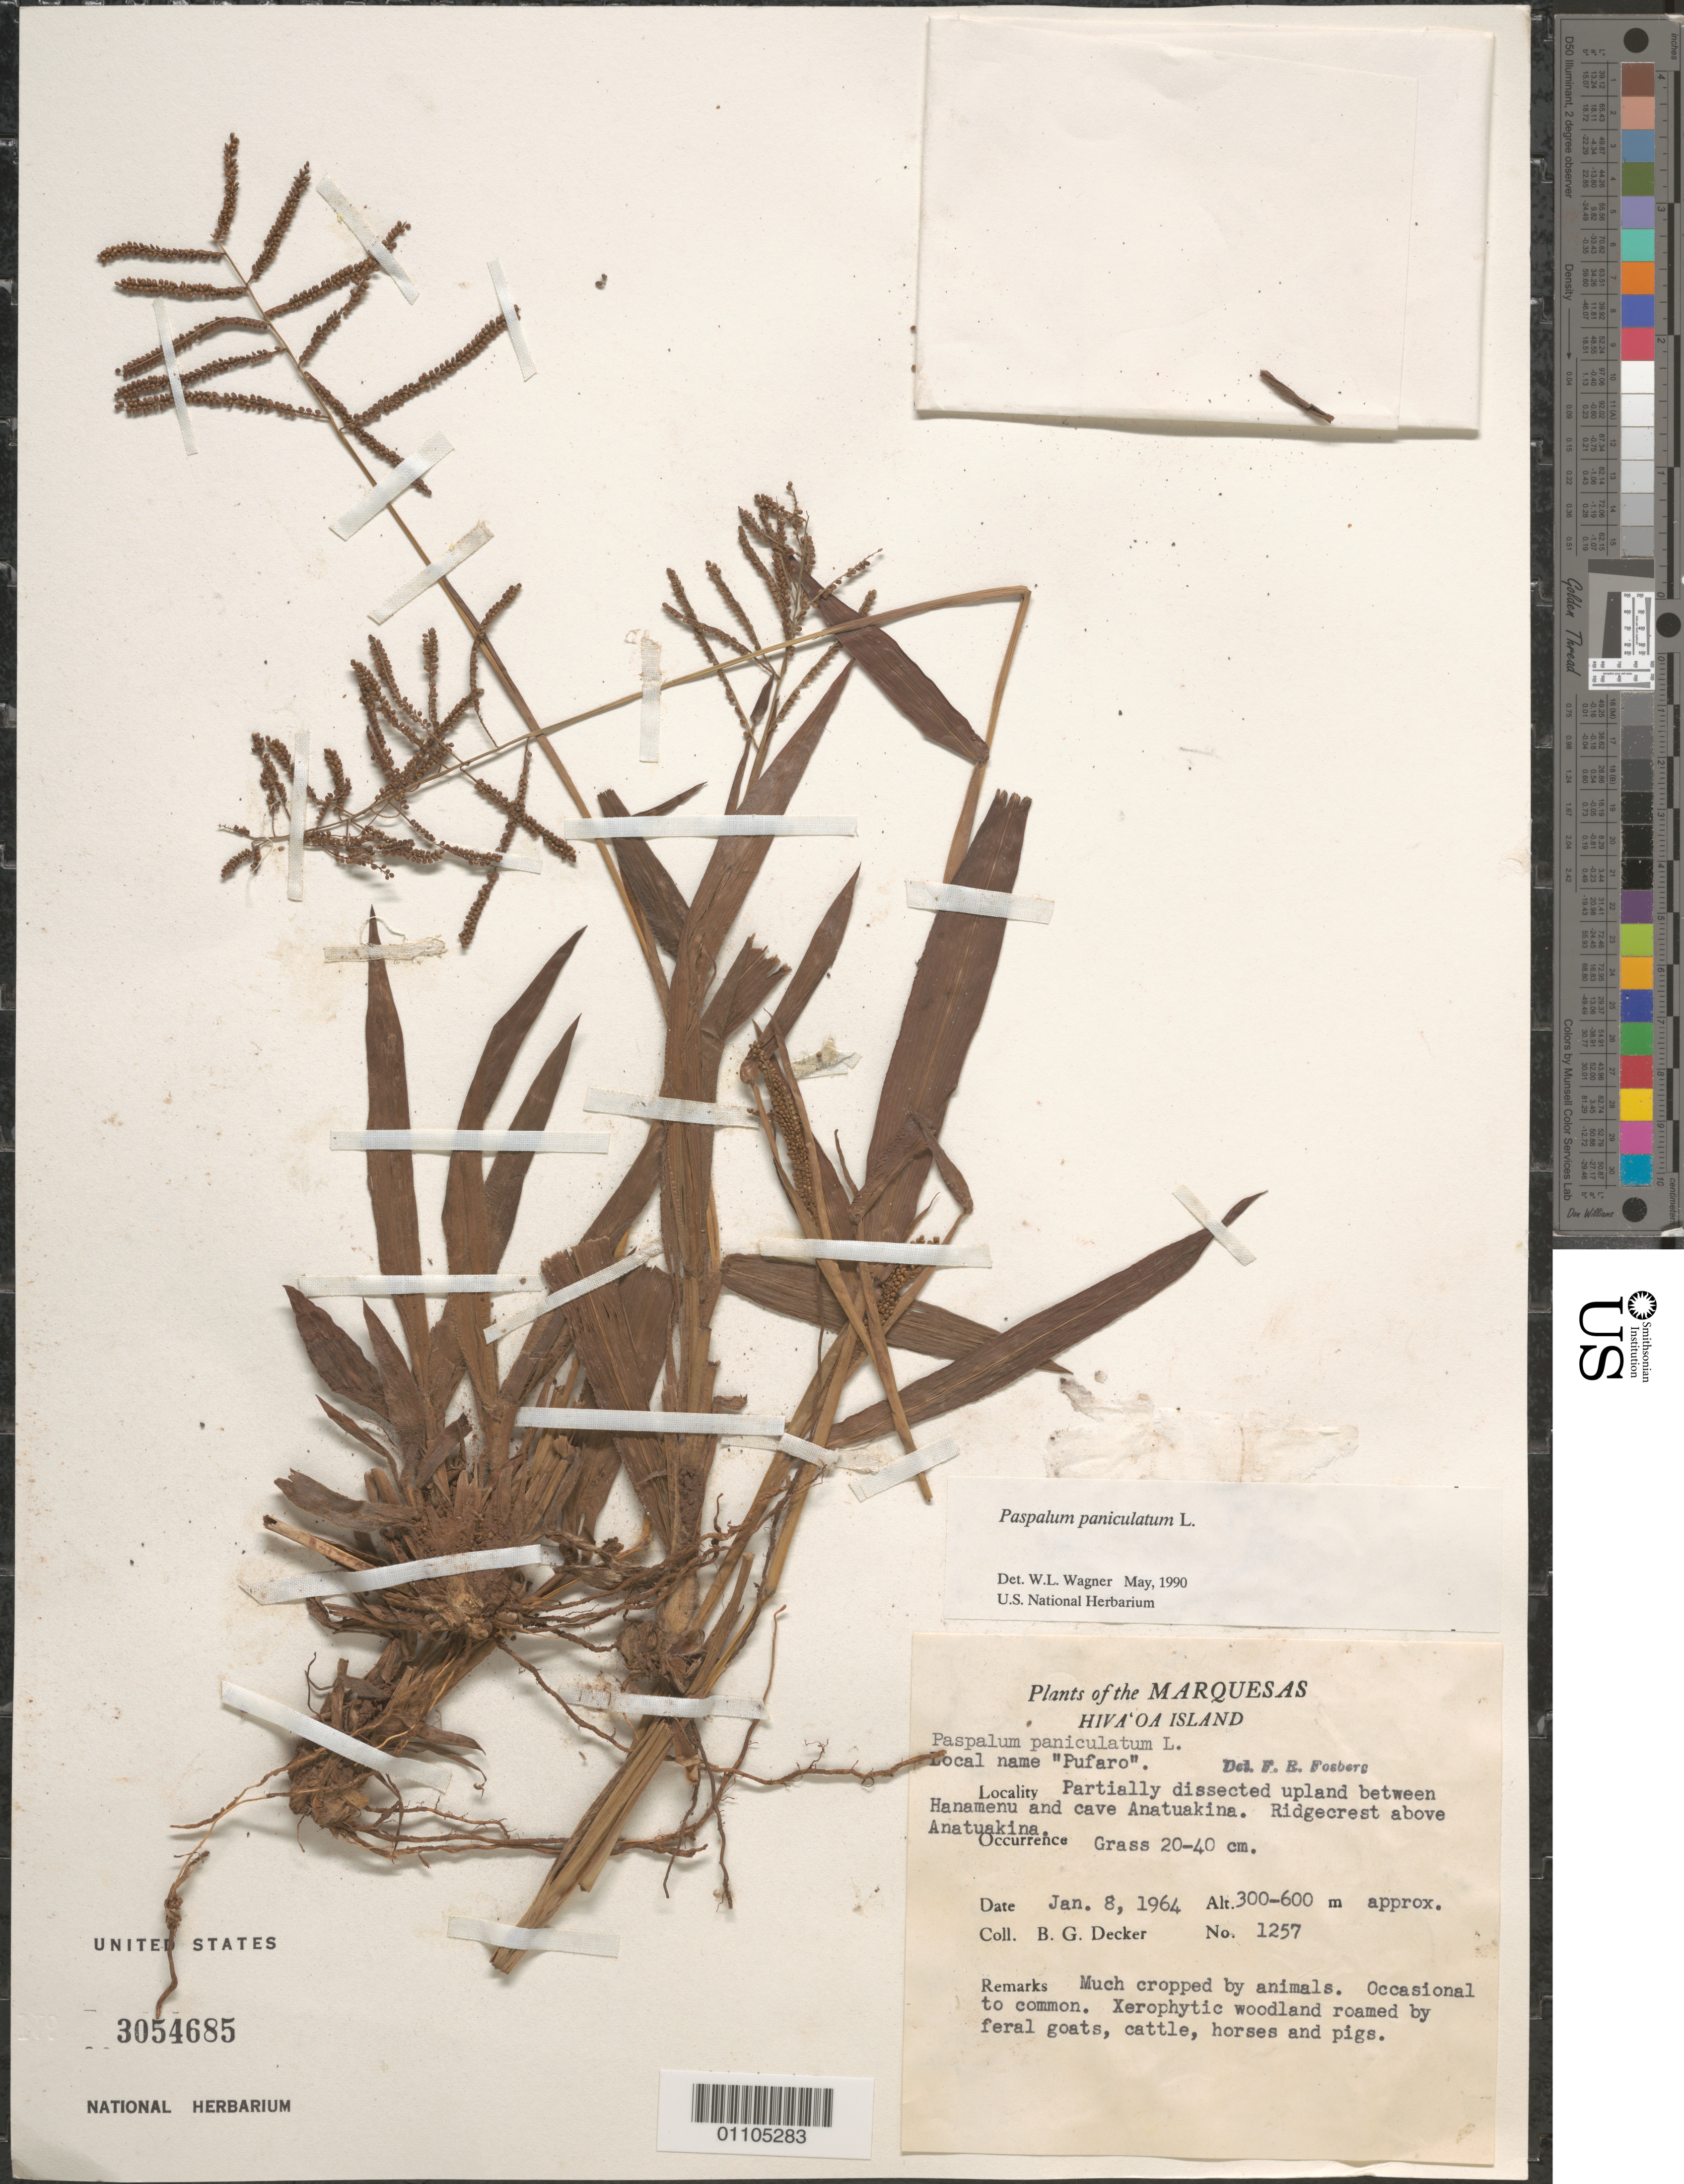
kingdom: Plantae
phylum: Tracheophyta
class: Liliopsida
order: Poales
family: Poaceae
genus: Paspalum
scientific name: Paspalum paniculatum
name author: L.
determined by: Wagner, W. L., (BOT), Smithsonian Institution - National Museum of Natural History (UNITED STATES)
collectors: B. G. Decker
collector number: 1257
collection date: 1964-01-08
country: French Polynesia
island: Hiva Oa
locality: partially dissected upland between Hanamenu and cave Anatuakina, ridge crest above Anatuakina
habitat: Xerophytic woodland cropped by feral goats, cattle, horses, and pigs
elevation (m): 300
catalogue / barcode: US 3054685